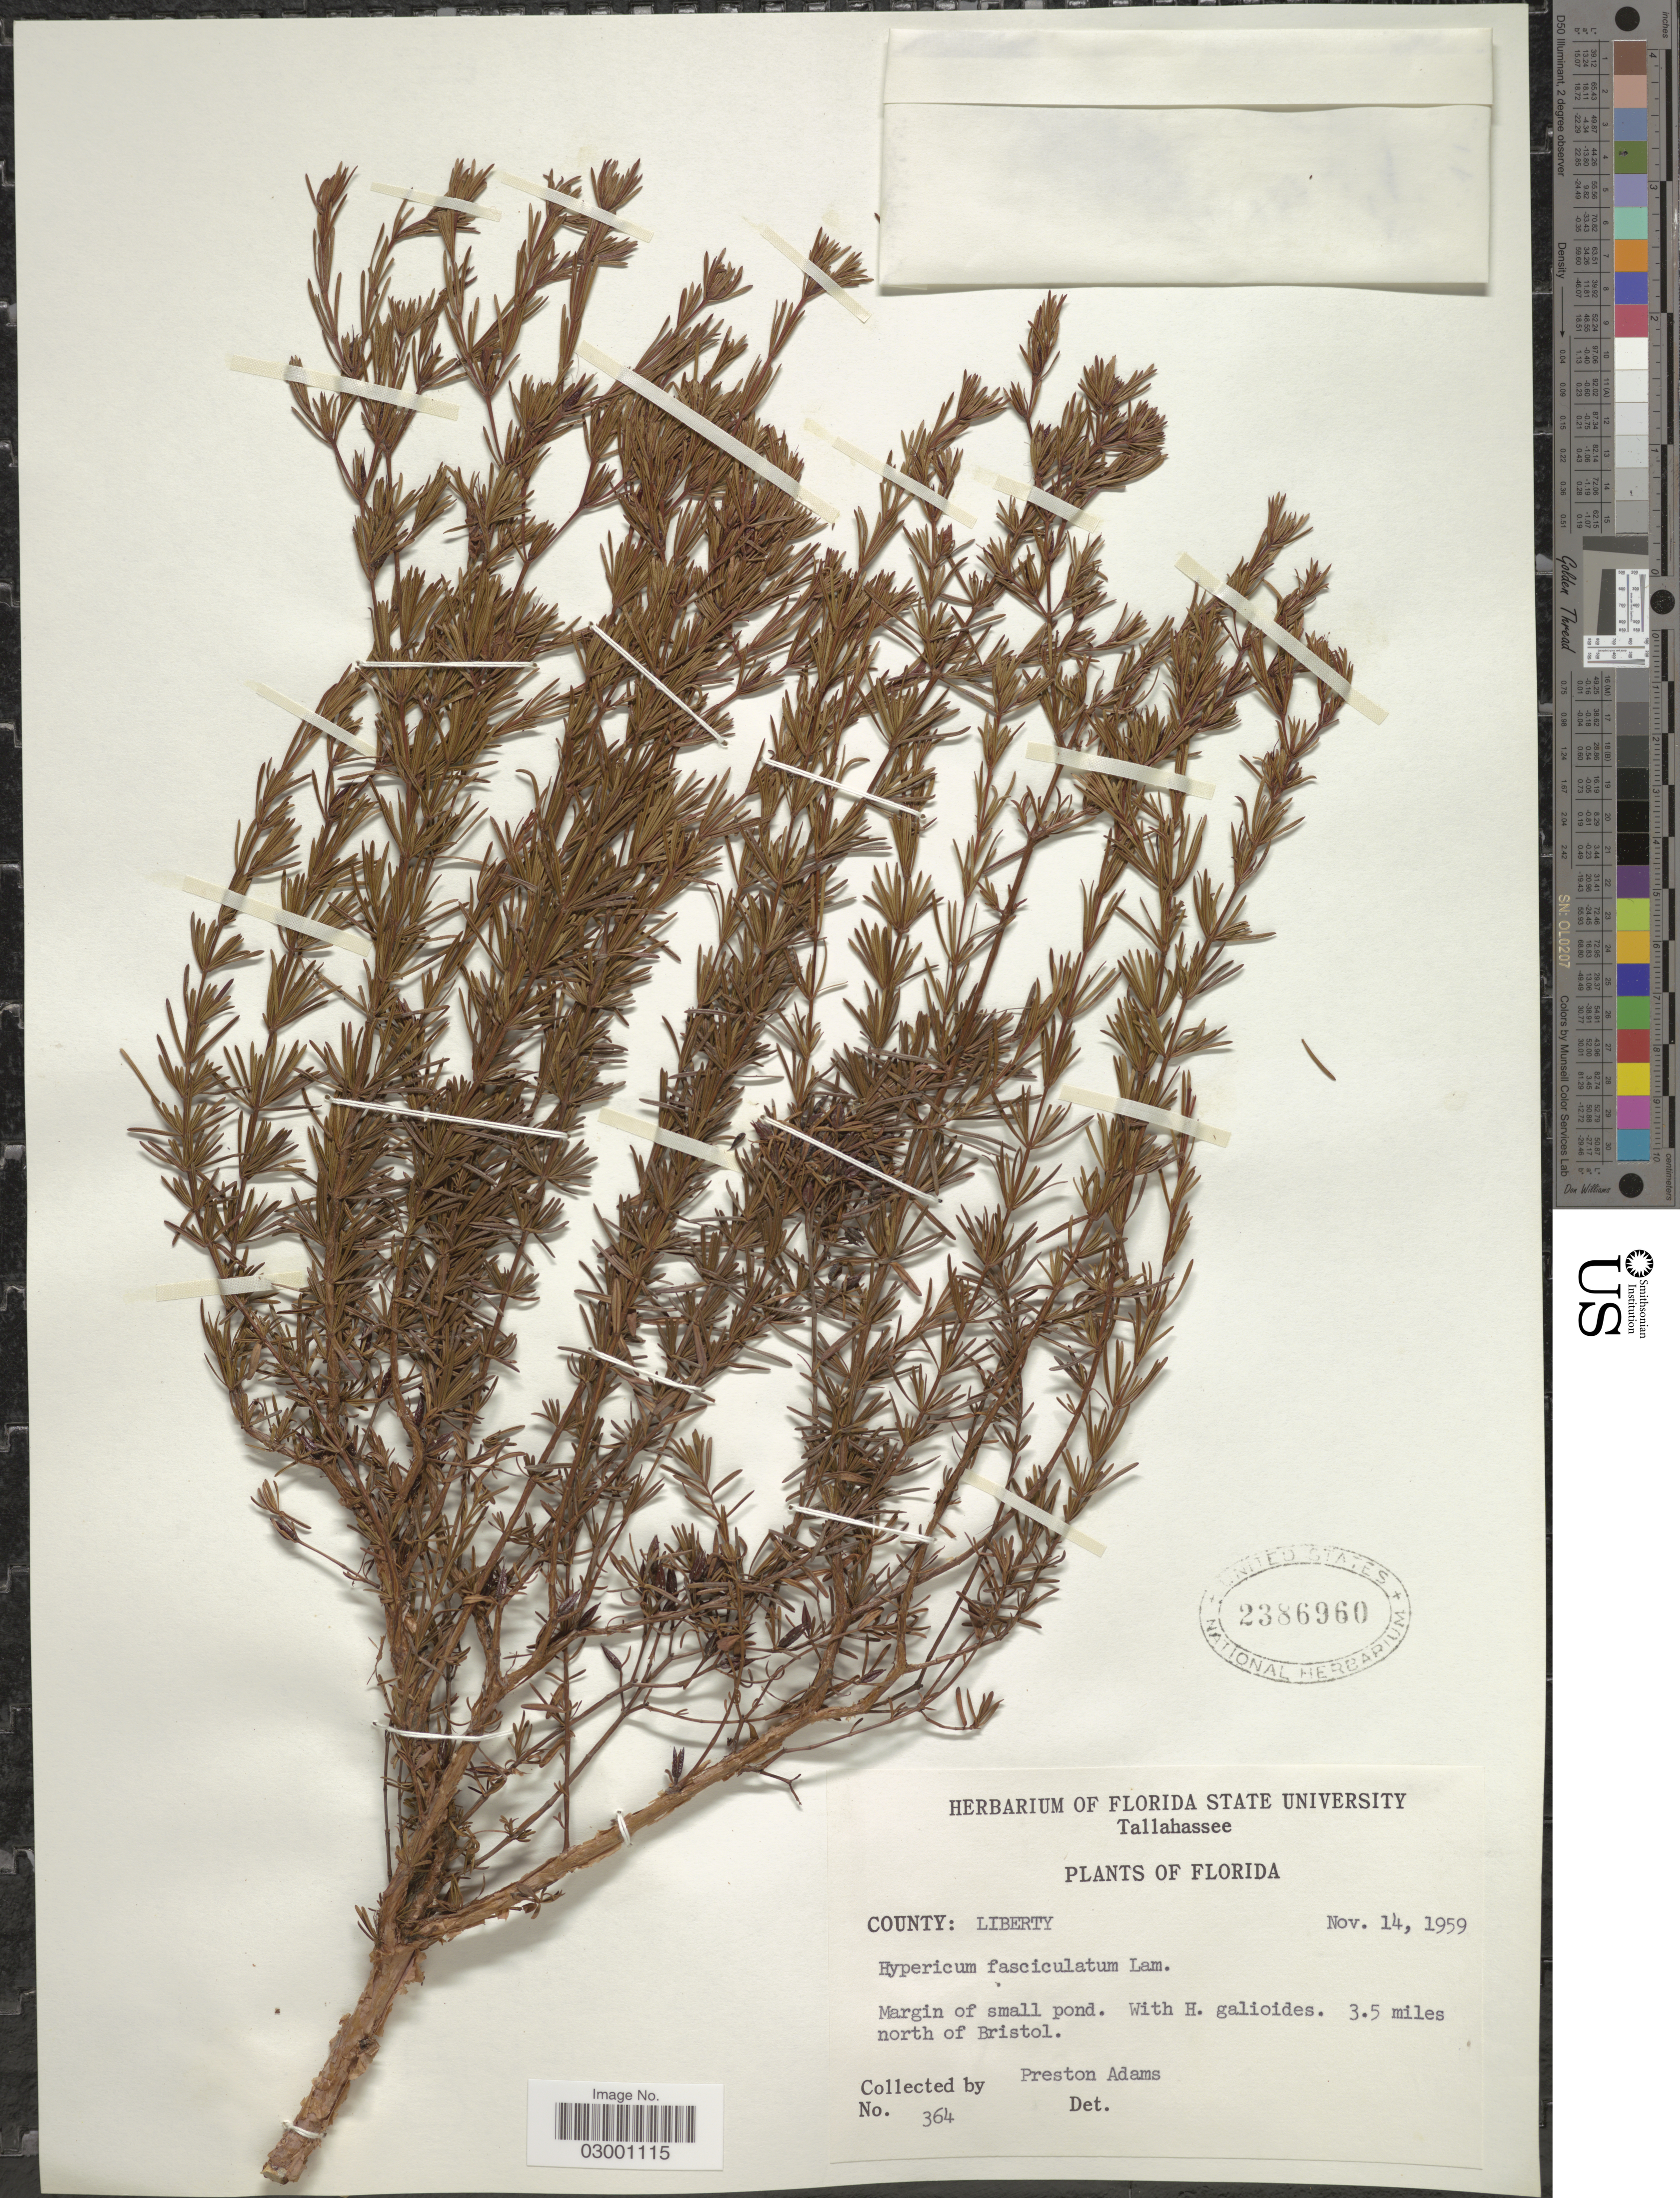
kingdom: Plantae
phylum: Tracheophyta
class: Magnoliopsida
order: Malpighiales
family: Hypericaceae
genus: Hypericum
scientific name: Hypericum fasciculatum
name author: Lam.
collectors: P. Adams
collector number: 364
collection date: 1959-11-14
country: United States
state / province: Florida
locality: County: Liberty, 3.5 miles north of Bristol.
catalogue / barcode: US 2386960